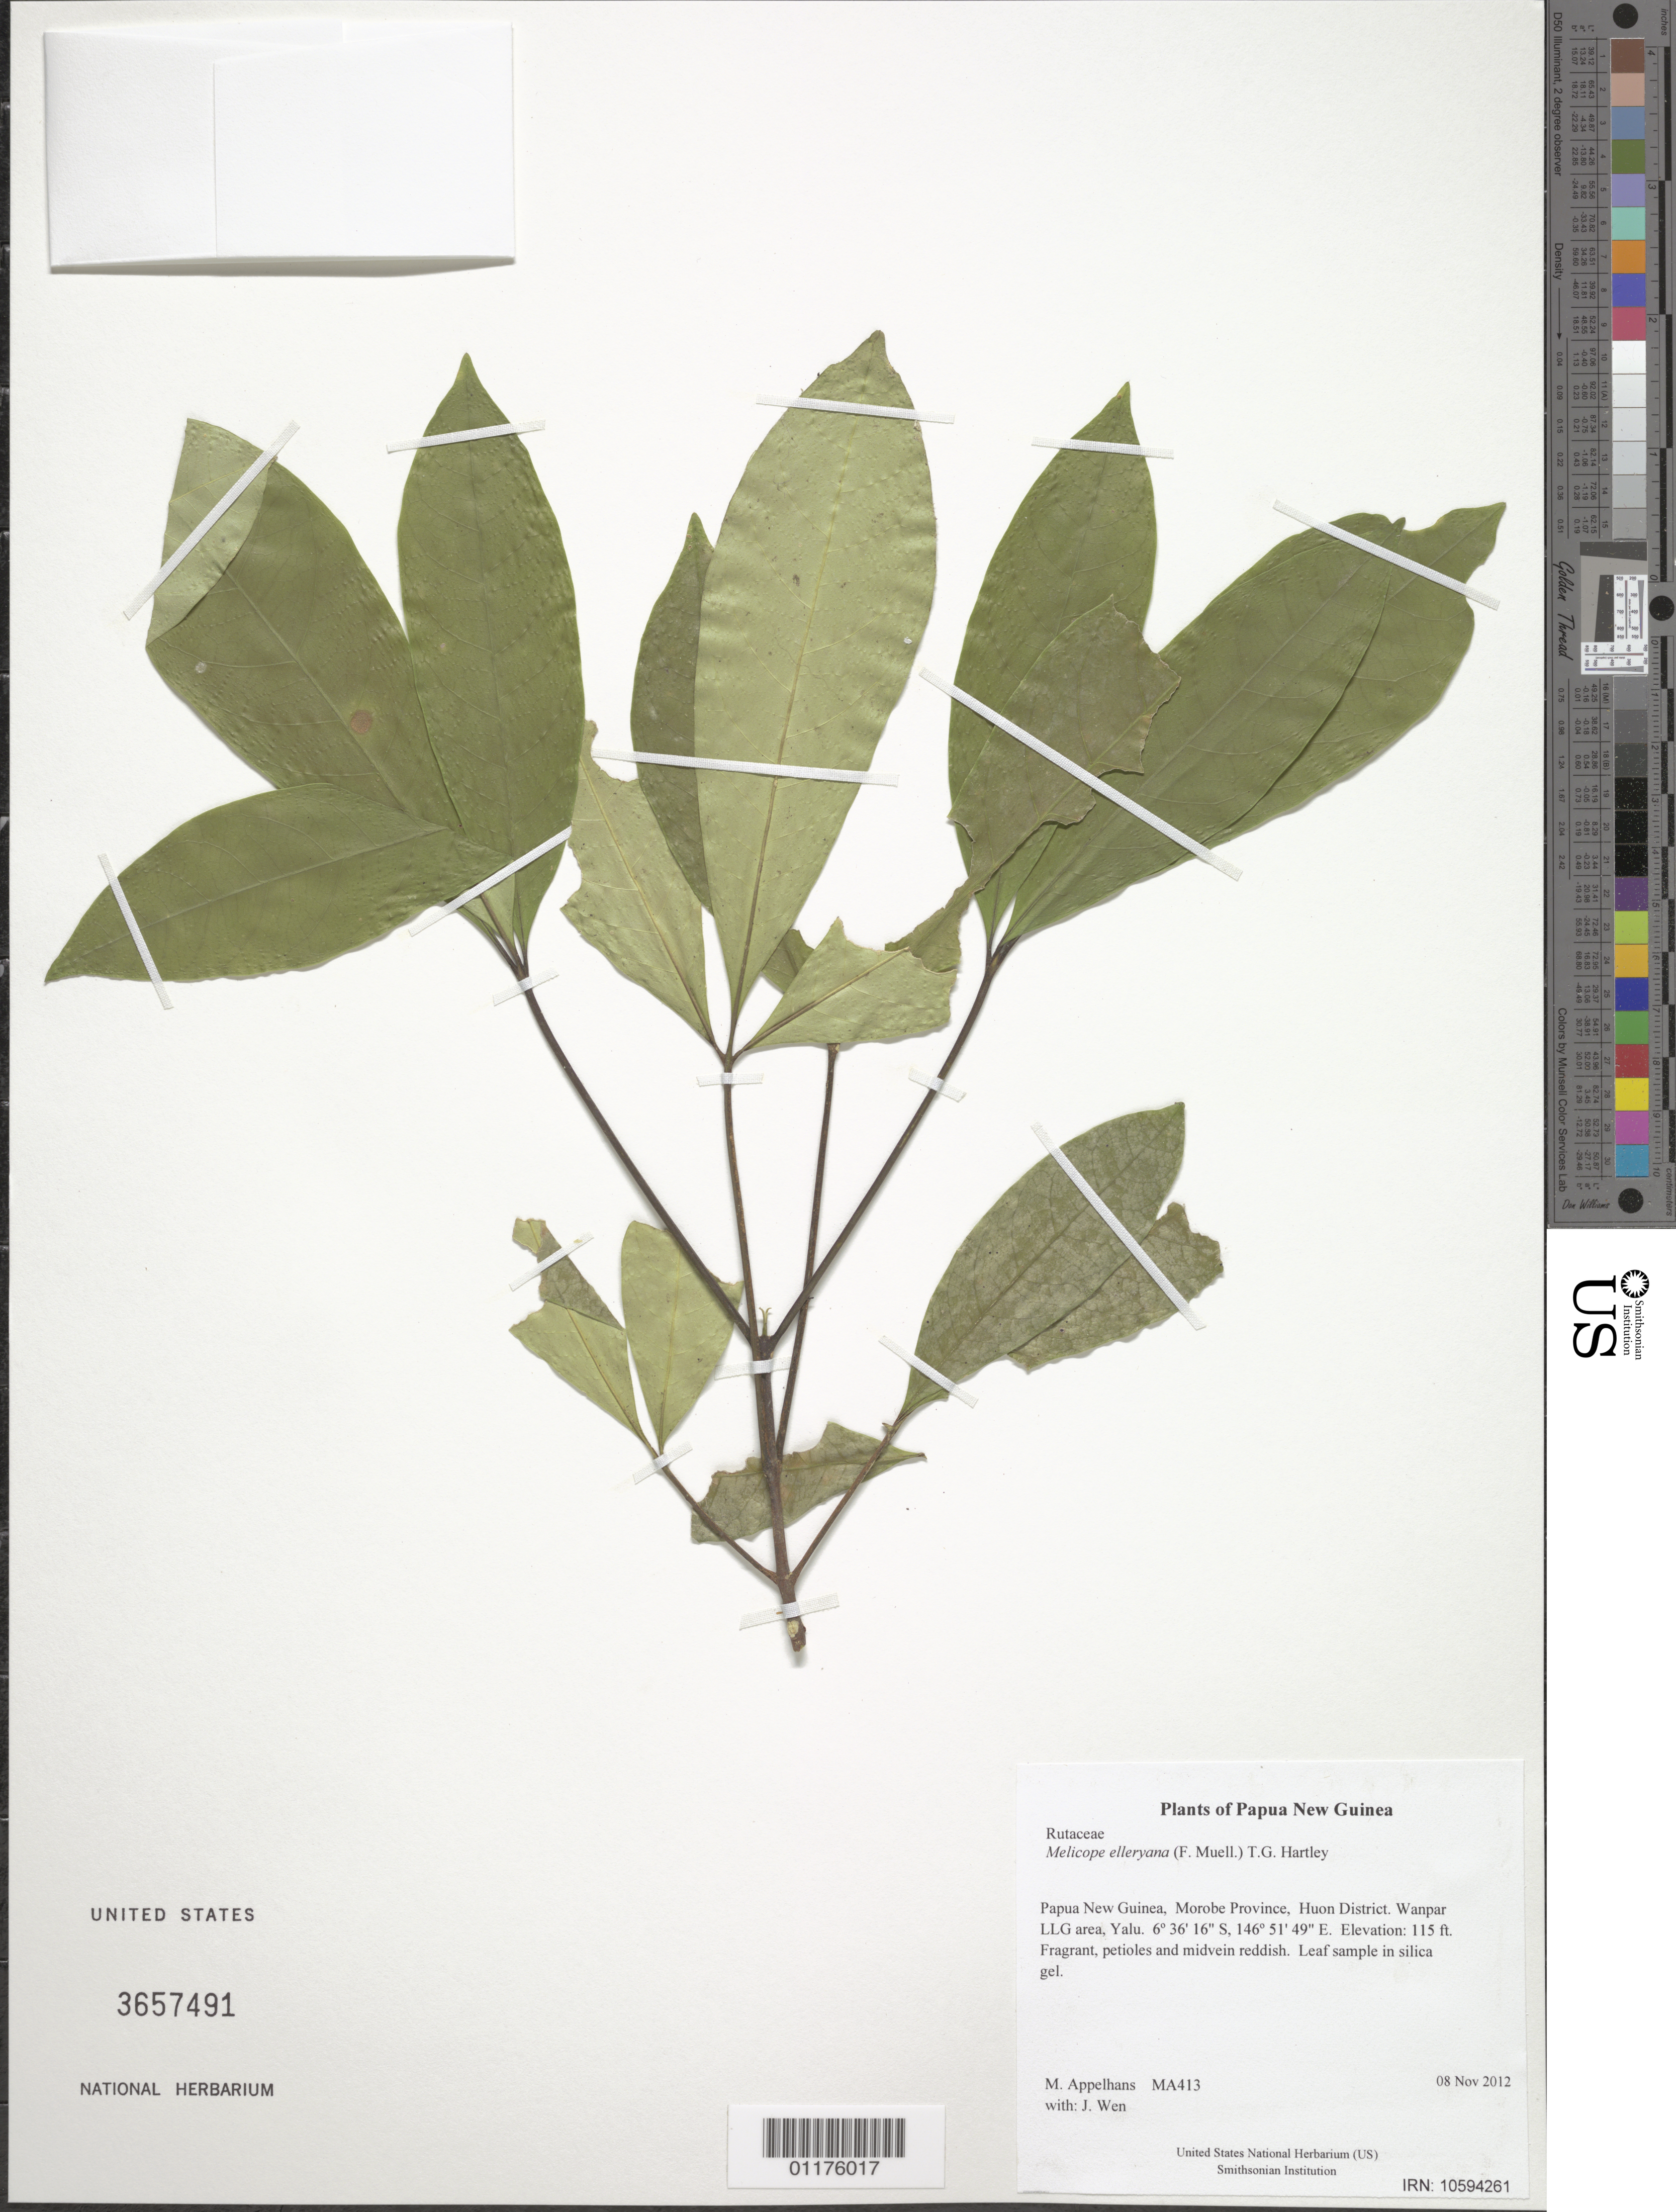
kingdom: Plantae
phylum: Tracheophyta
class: Magnoliopsida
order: Sapindales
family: Rutaceae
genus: Melicope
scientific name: Melicope elleryana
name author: (F. Muell.) T.G. Hartley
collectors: J. Wen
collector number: MA413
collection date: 2012-11-08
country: Papua New Guinea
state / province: Morobe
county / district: Huon District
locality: Wanpar LLG area, Yalu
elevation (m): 35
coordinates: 6° 36.268 S, 146 51.814 E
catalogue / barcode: US 3657491